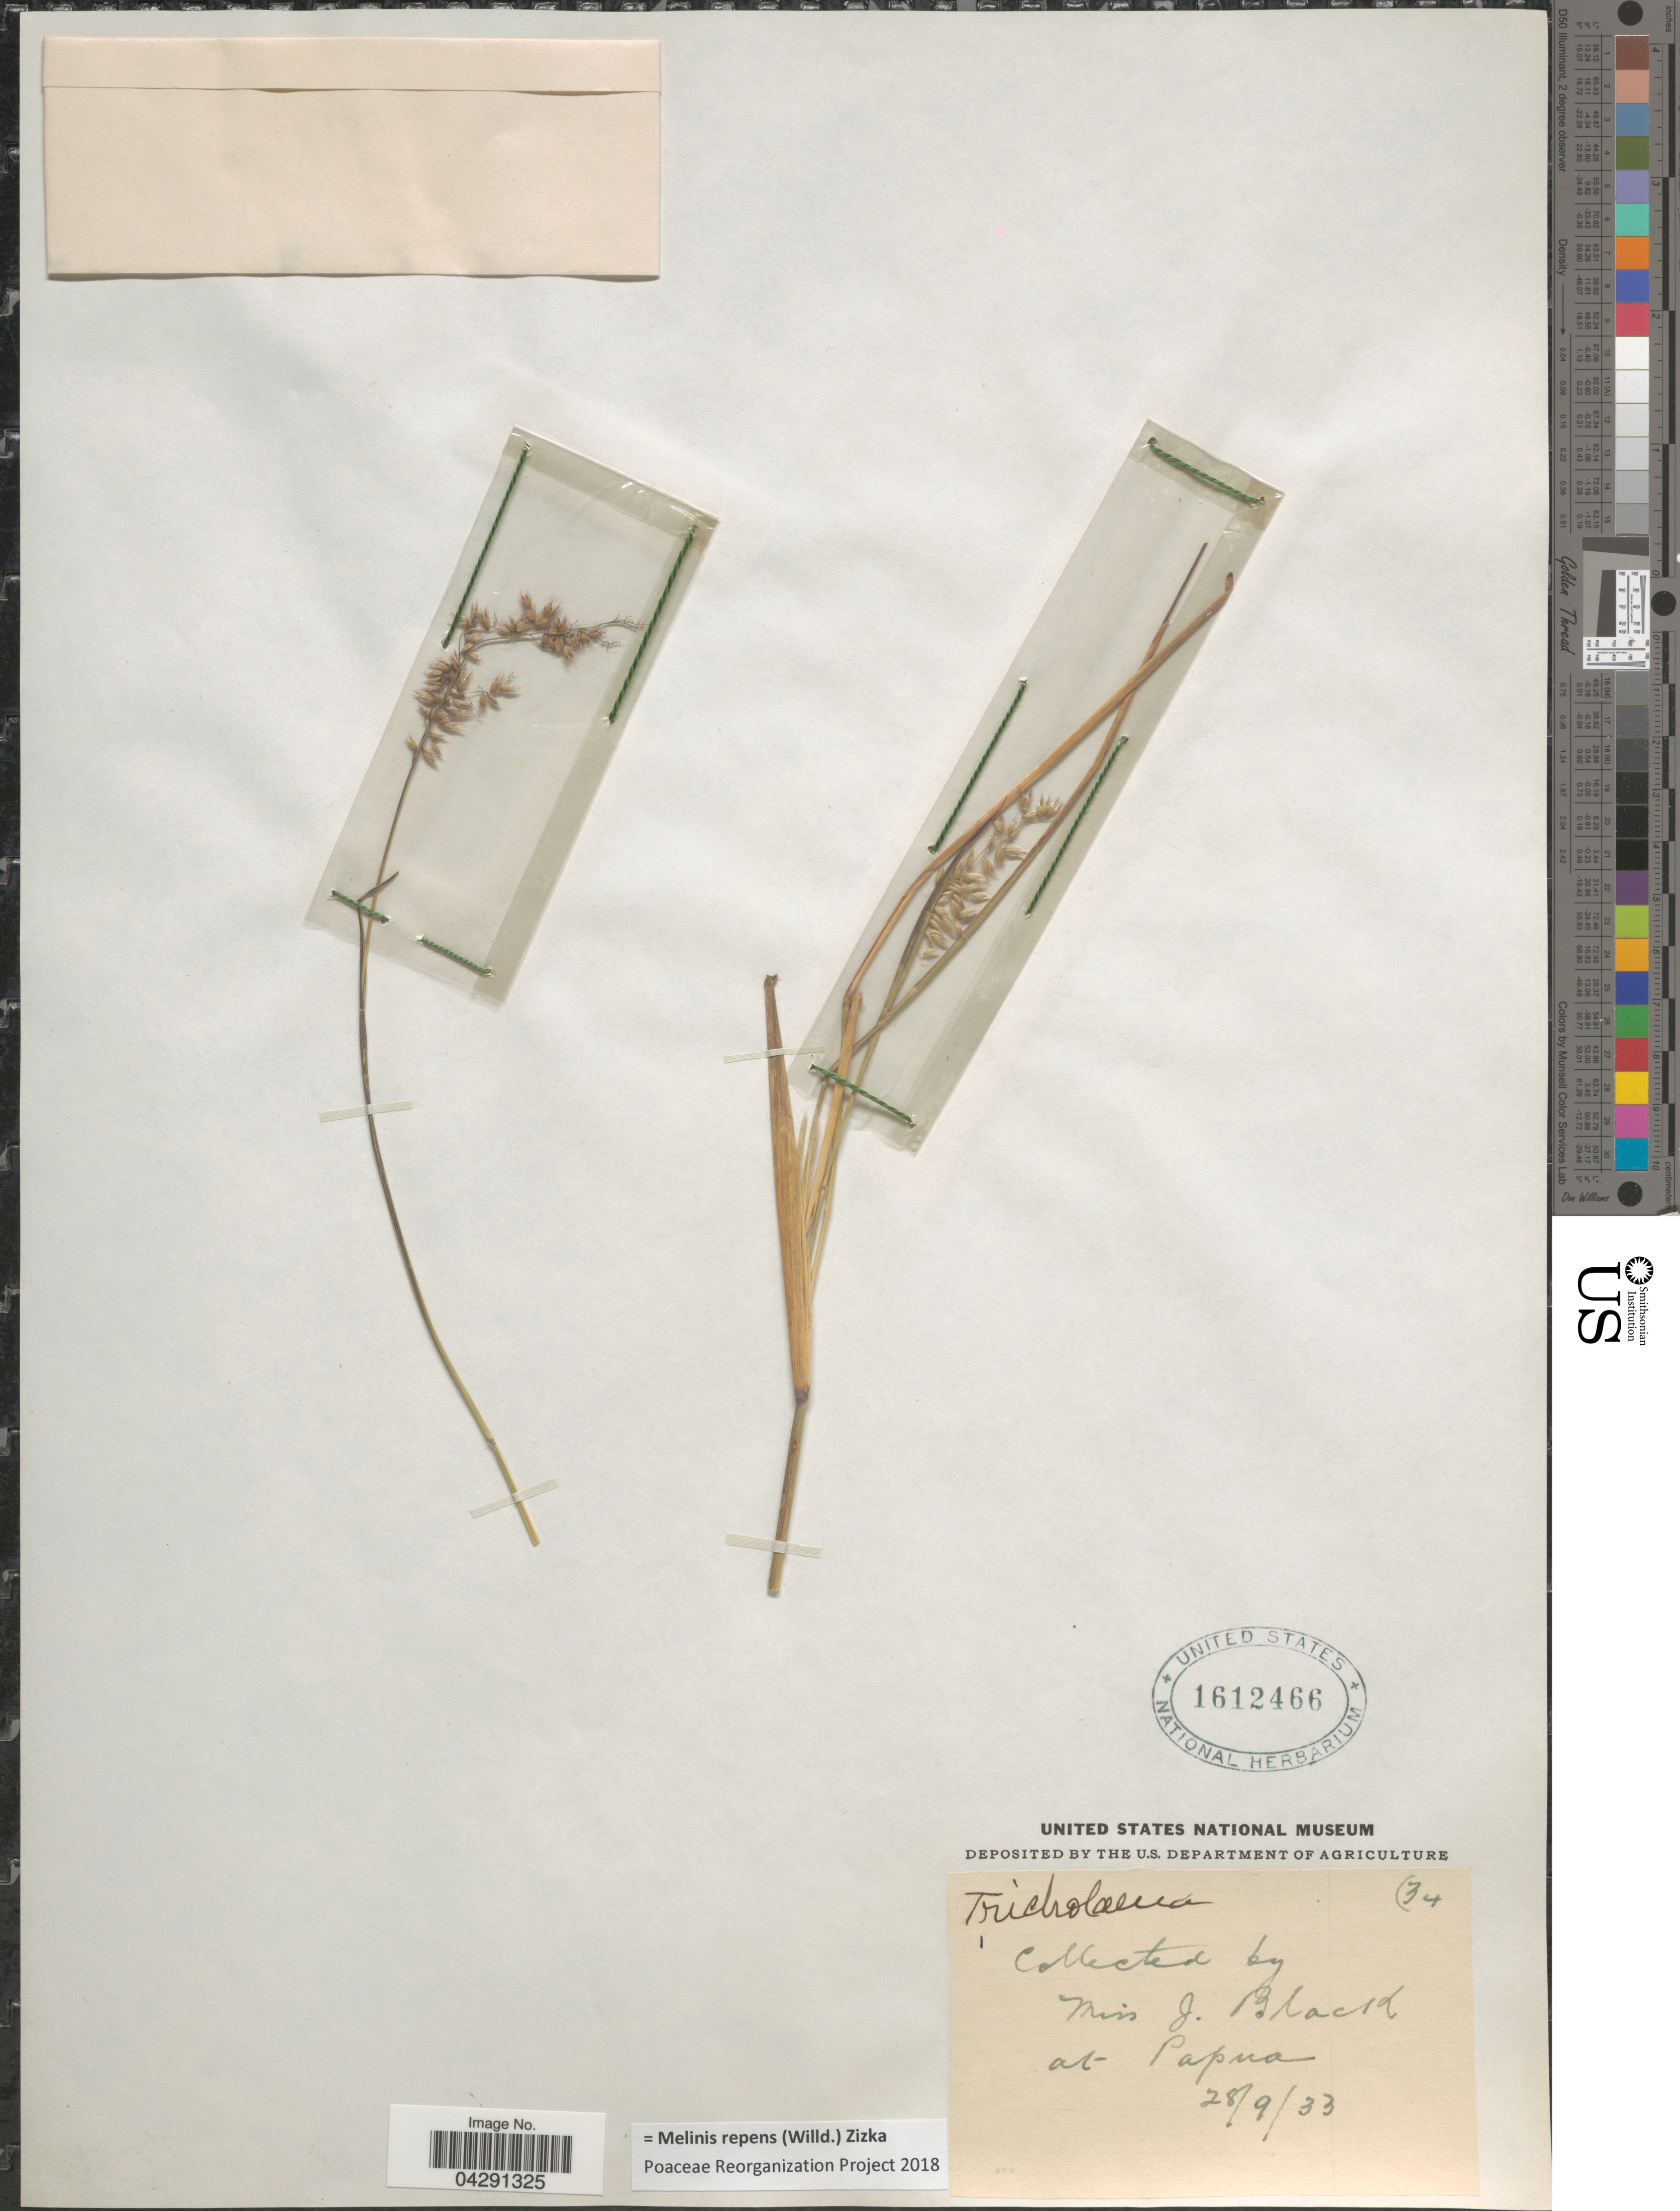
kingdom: Plantae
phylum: Tracheophyta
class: Liliopsida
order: Poales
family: Poaceae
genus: Melinis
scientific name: Melinis repens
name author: (Willd.) Zizka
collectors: J. Black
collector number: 34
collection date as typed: Transcribed d/m/y: 28/9/33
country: Indonesia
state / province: Papua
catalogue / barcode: US 1612466